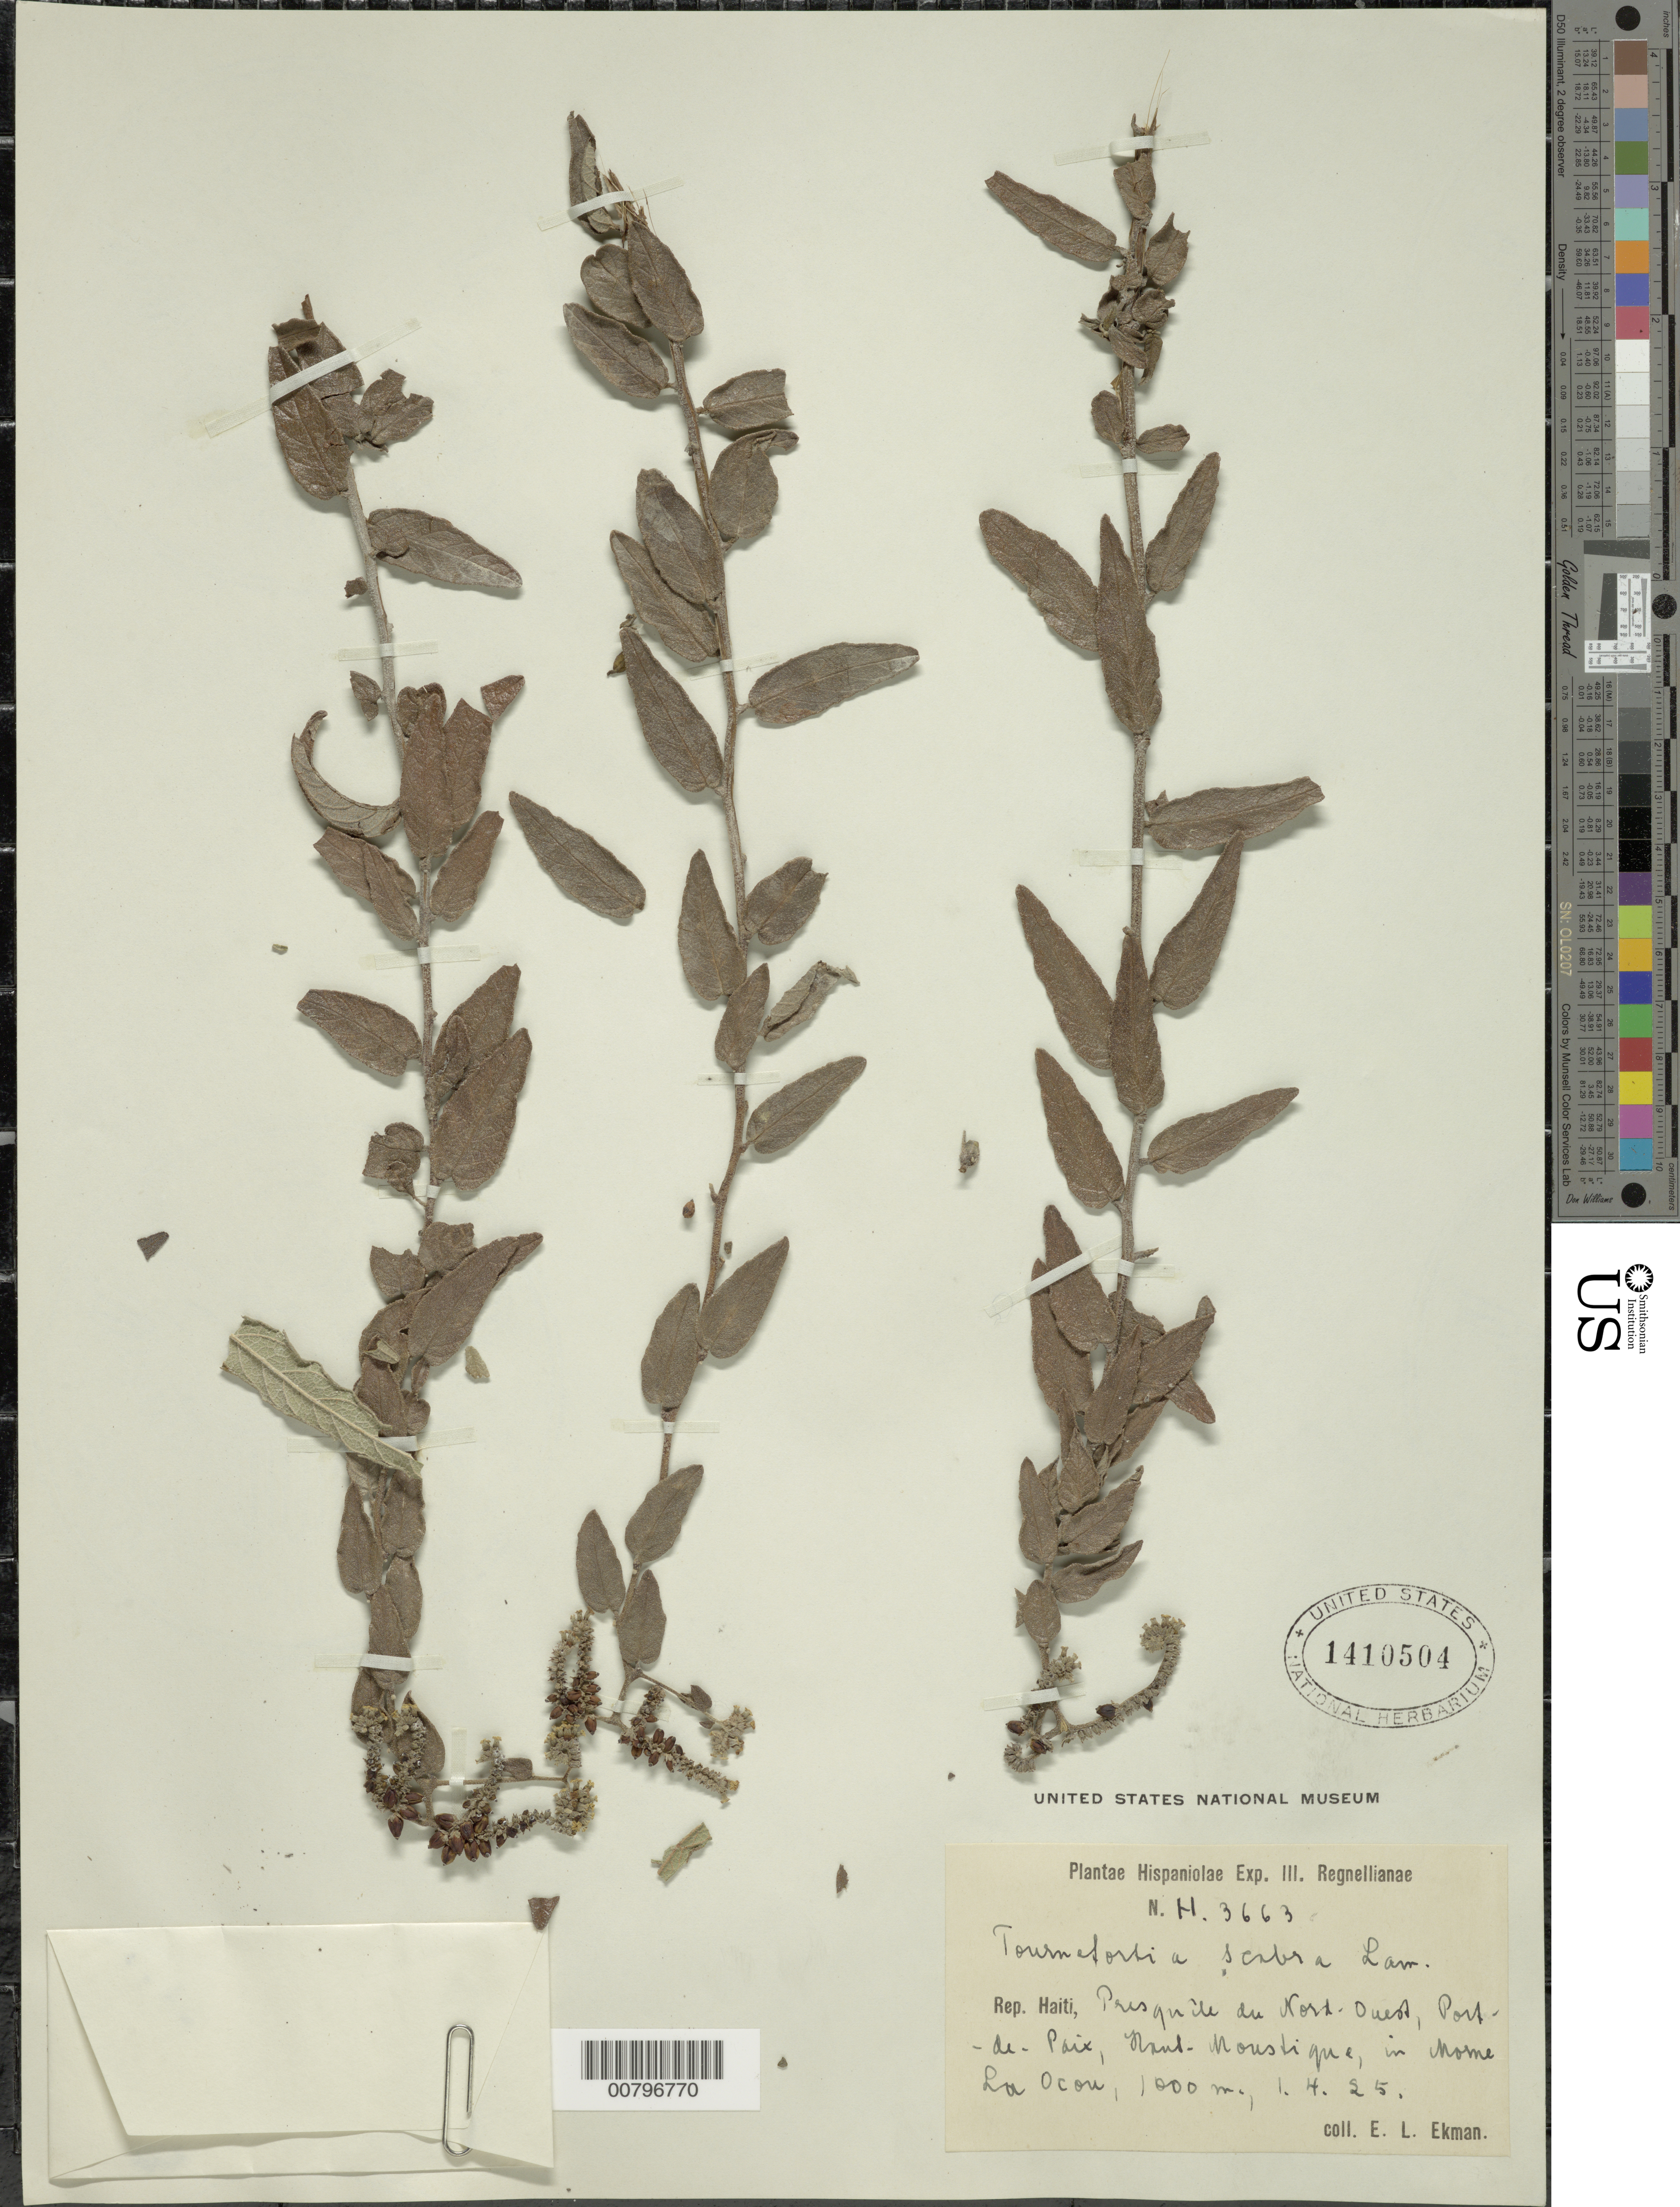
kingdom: Plantae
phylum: Tracheophyta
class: Magnoliopsida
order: Boraginales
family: Heliotropiaceae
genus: Tournefortia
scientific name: Tournefortia scabra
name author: Lam.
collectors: E. L. Ekman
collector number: H 3663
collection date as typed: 01 Apr 1925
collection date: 1925-04-01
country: Haiti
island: Hispaniola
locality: Presquîte du Nord-Ouest, Port-de-Prince, Haut-Moustique, in Morne La Ocou.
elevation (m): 1000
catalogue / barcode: US 1410504